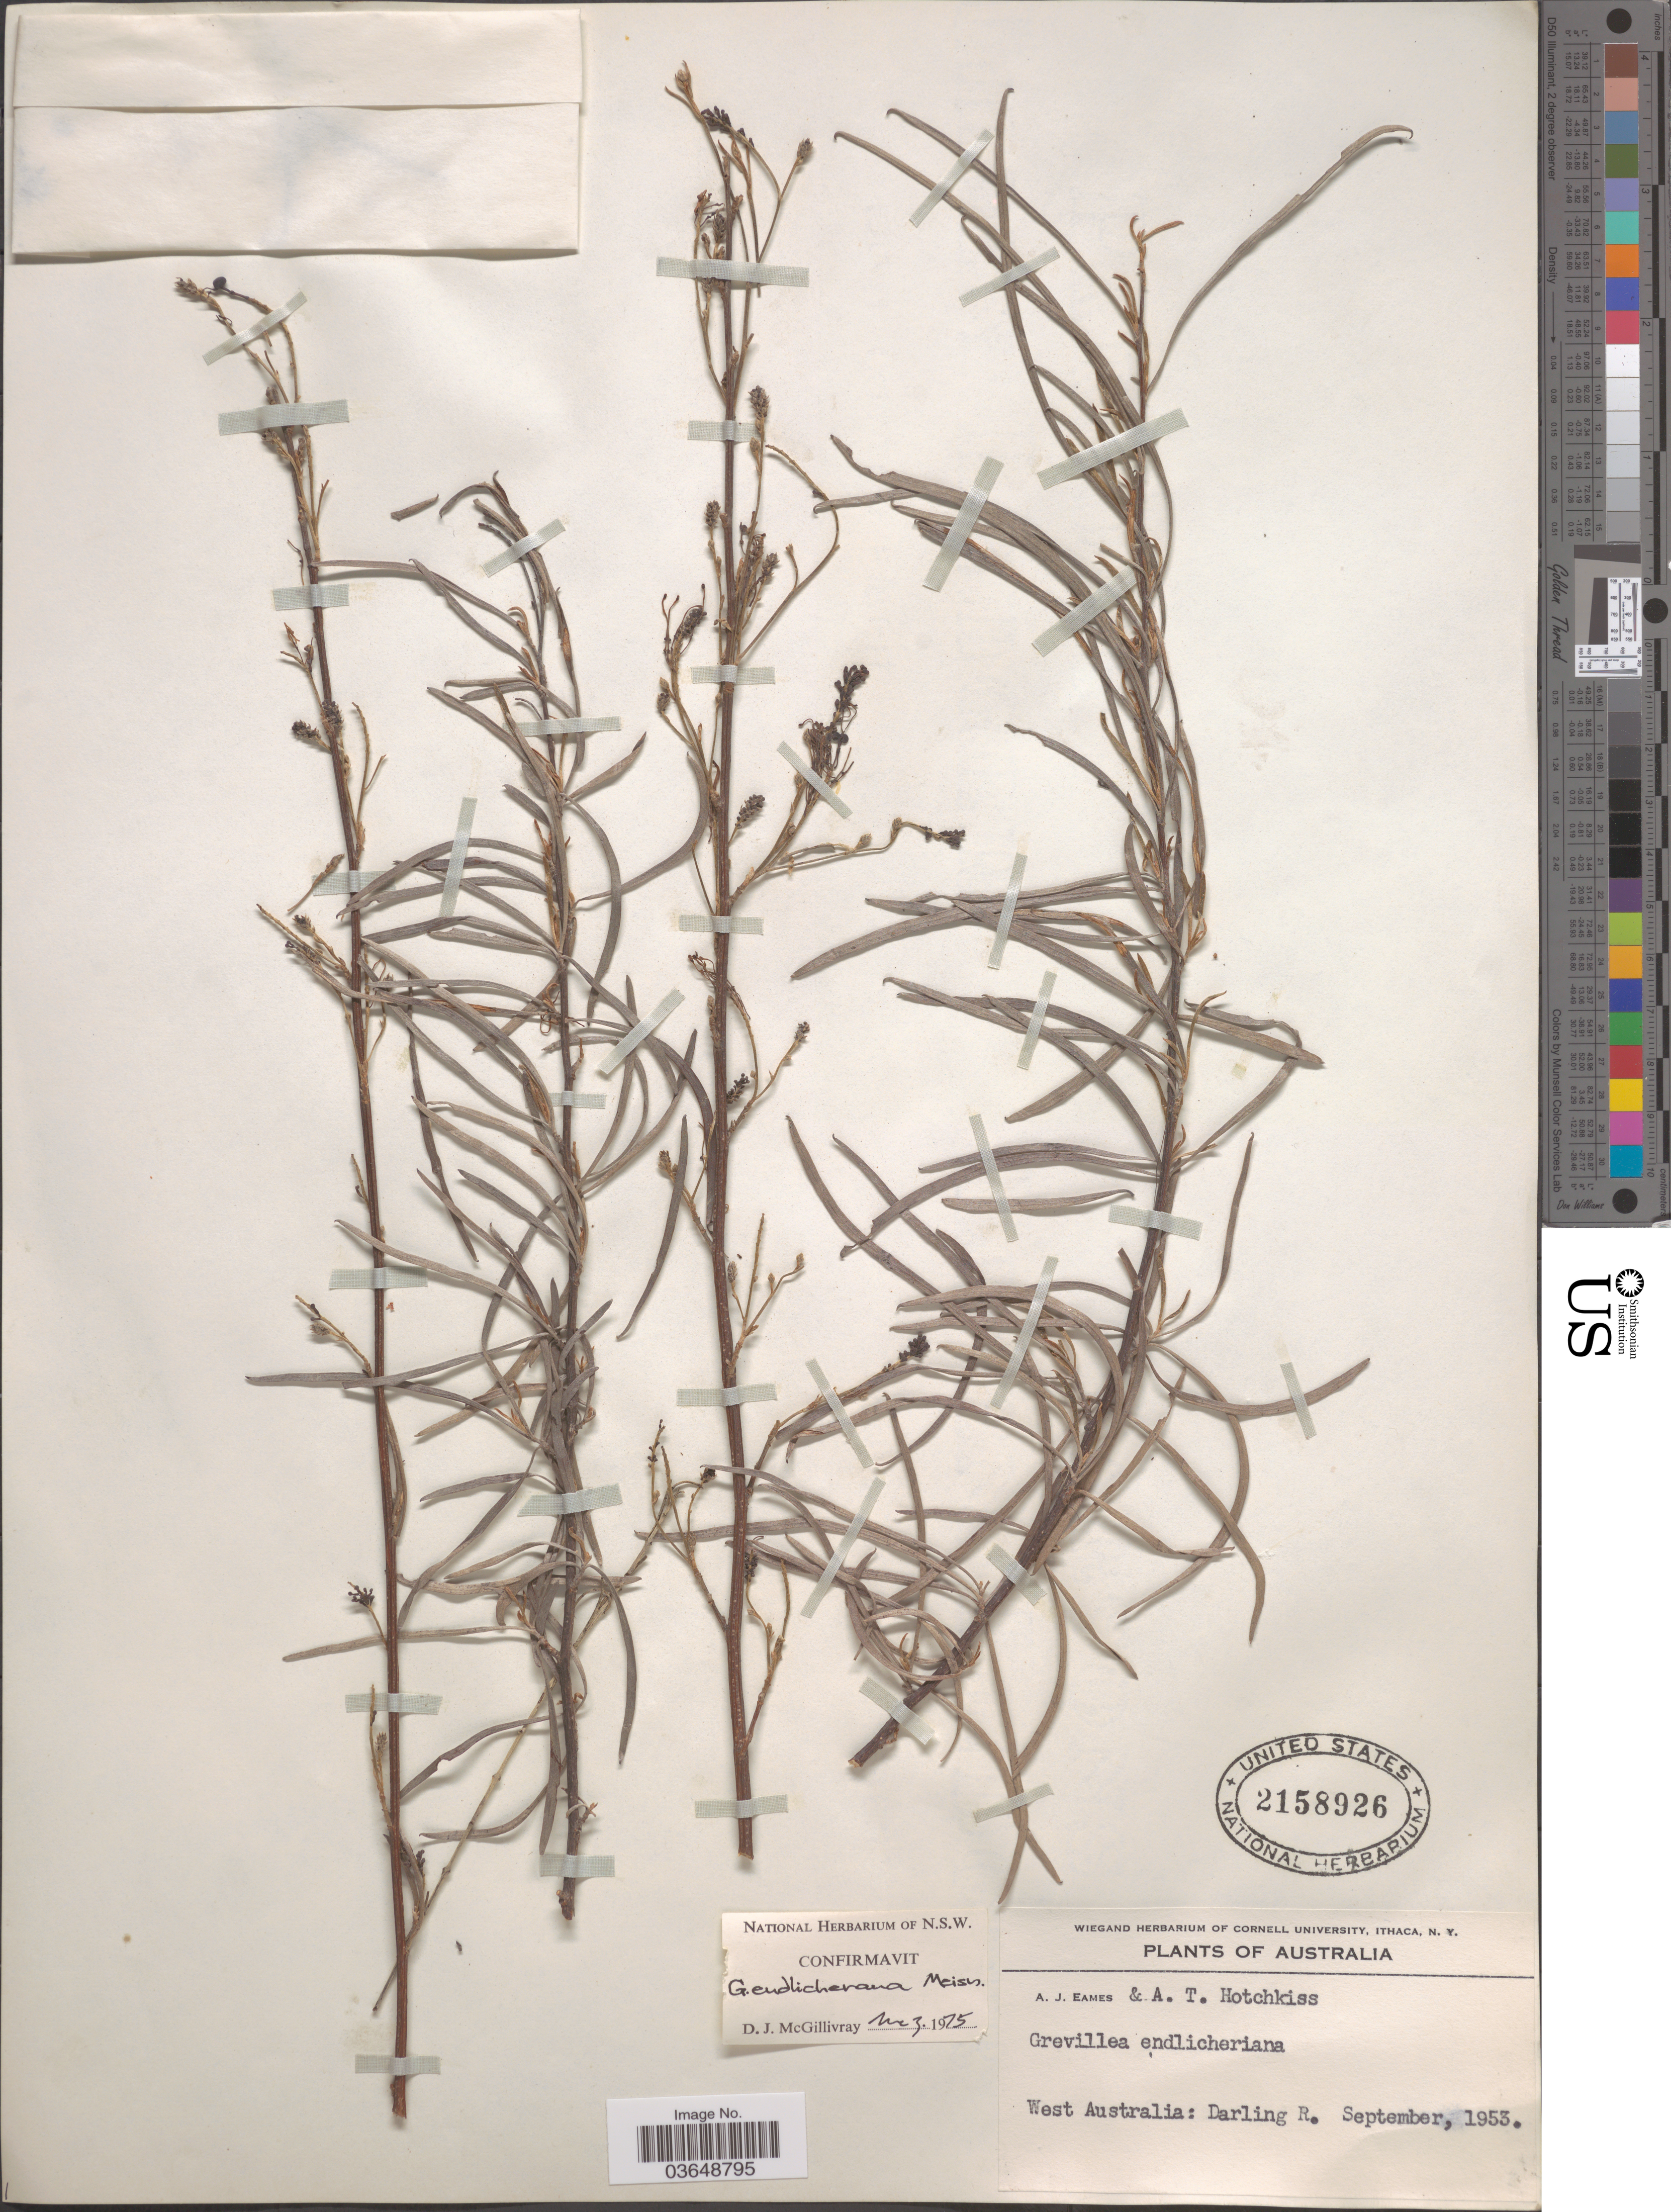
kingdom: Plantae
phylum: Tracheophyta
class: Magnoliopsida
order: Proteales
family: Proteaceae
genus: Grevillea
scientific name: Grevillea endlicheriana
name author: Meisn.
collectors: A. J. Eames & A. Hotchkiss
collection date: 1953-09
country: Australia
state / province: Western Australia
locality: West Australia: Darling R.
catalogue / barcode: US 2158926